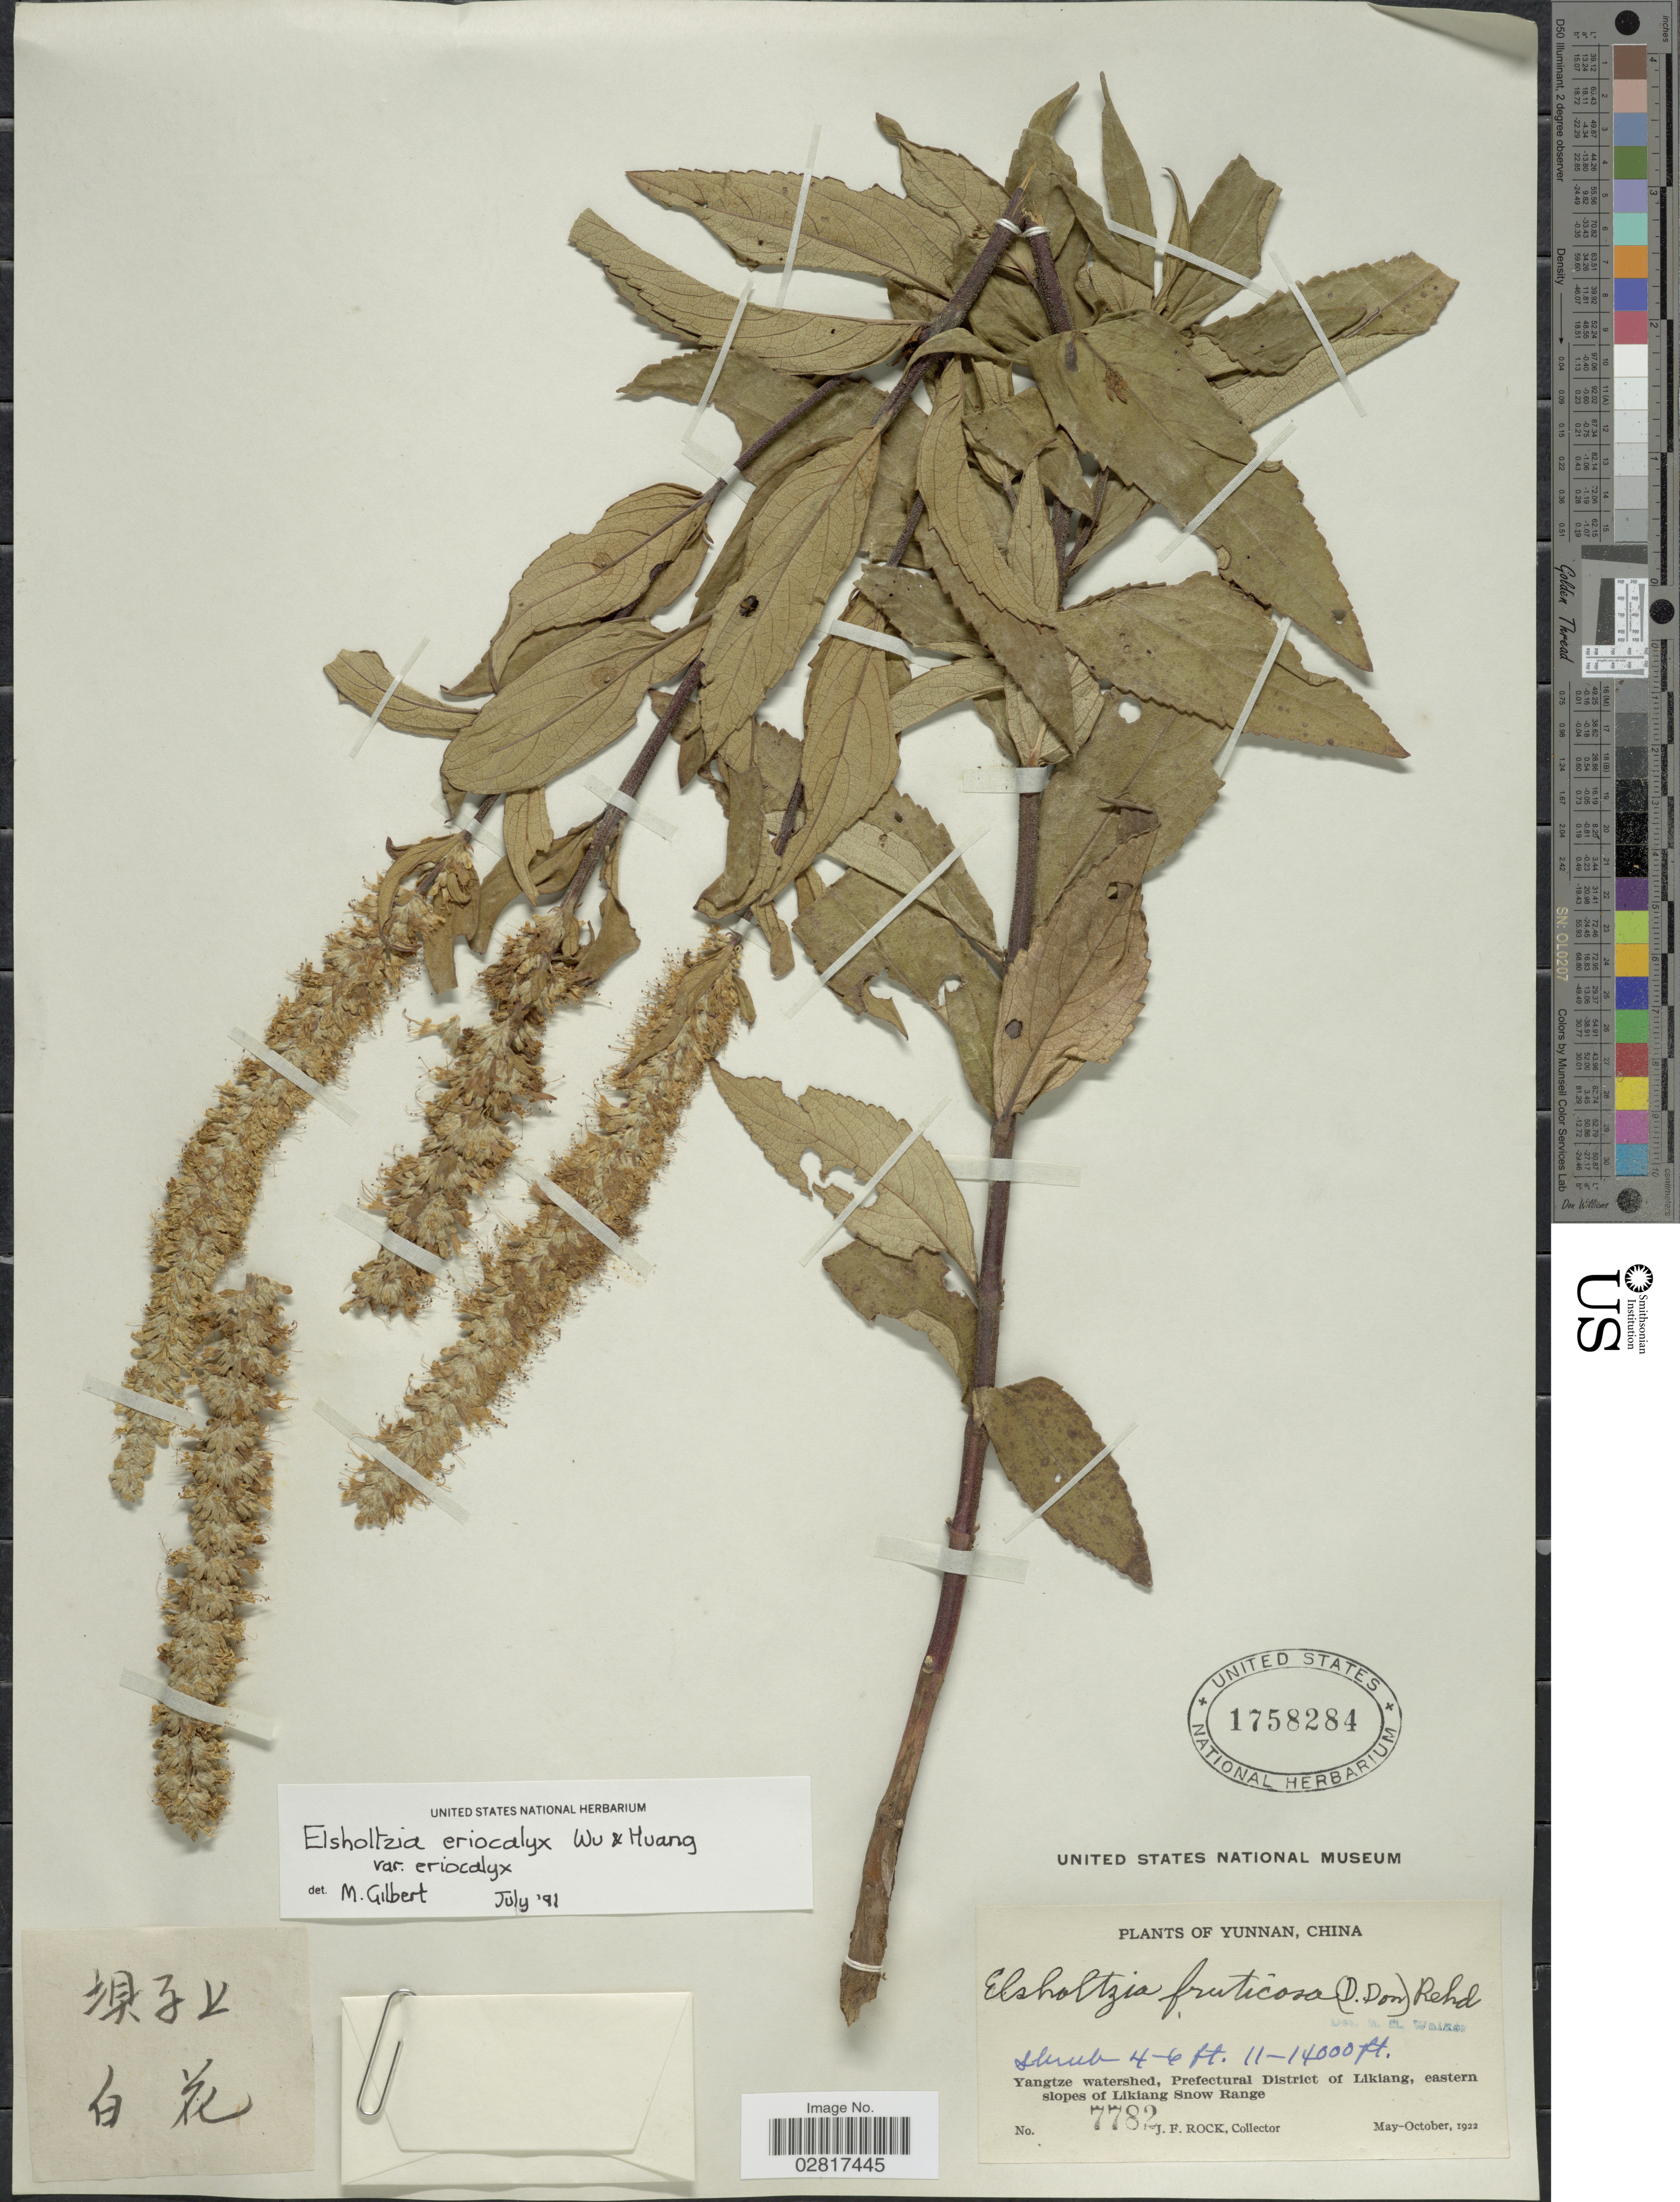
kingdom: Plantae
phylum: Tracheophyta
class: Magnoliopsida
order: Lamiales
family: Lamiaceae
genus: Elsholtzia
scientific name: Elsholtzia eriocalyx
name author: C.Y. Wu & S.C. Huang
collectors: J. Rock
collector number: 7782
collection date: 1922-05/1922-10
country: China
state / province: Yunnan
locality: Yangtze watershed, Prefectural District of Likiang, eastern slopes of Likiang Snow Range.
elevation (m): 3353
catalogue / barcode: US 1758284